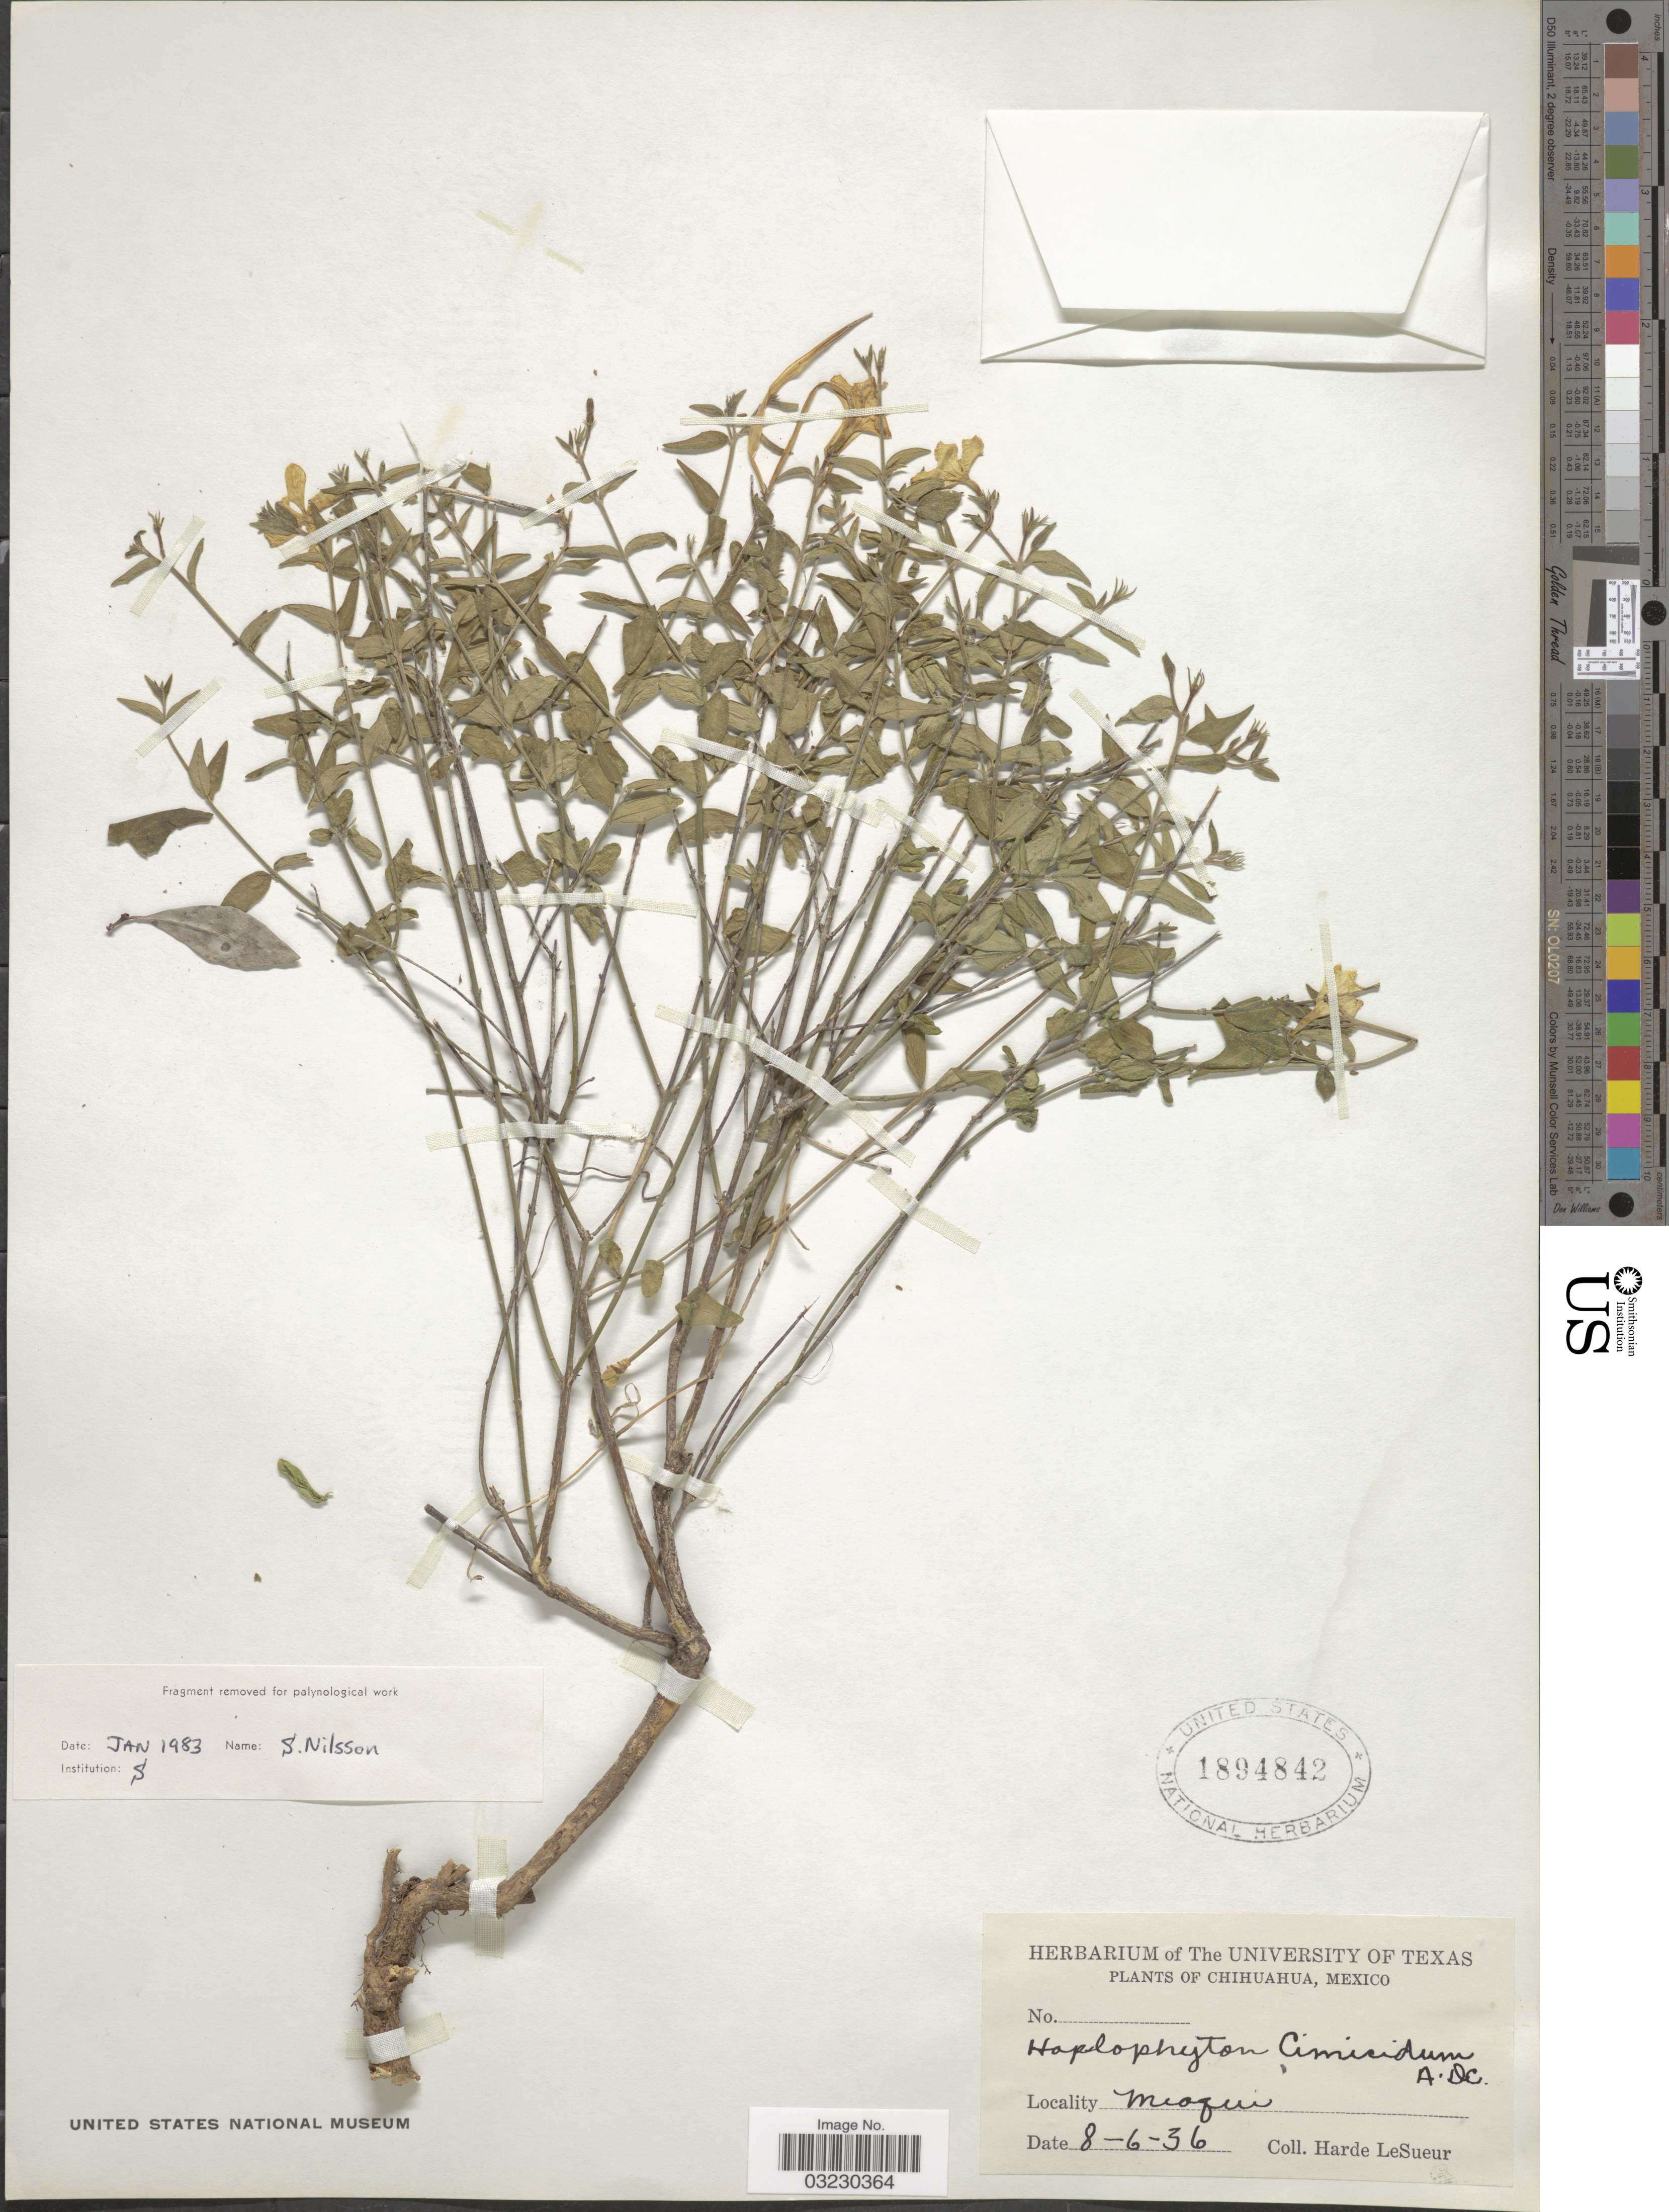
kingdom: Plantae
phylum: Tracheophyta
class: Magnoliopsida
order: Gentianales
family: Apocynaceae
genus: Haplophyton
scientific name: Haplophyton cimicidum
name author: A. DC.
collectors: H. LeSueur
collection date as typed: Transcribed d/m/y: 8/6/36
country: Mexico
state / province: Chihuahua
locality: Meoqui.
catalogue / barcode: US 1894842